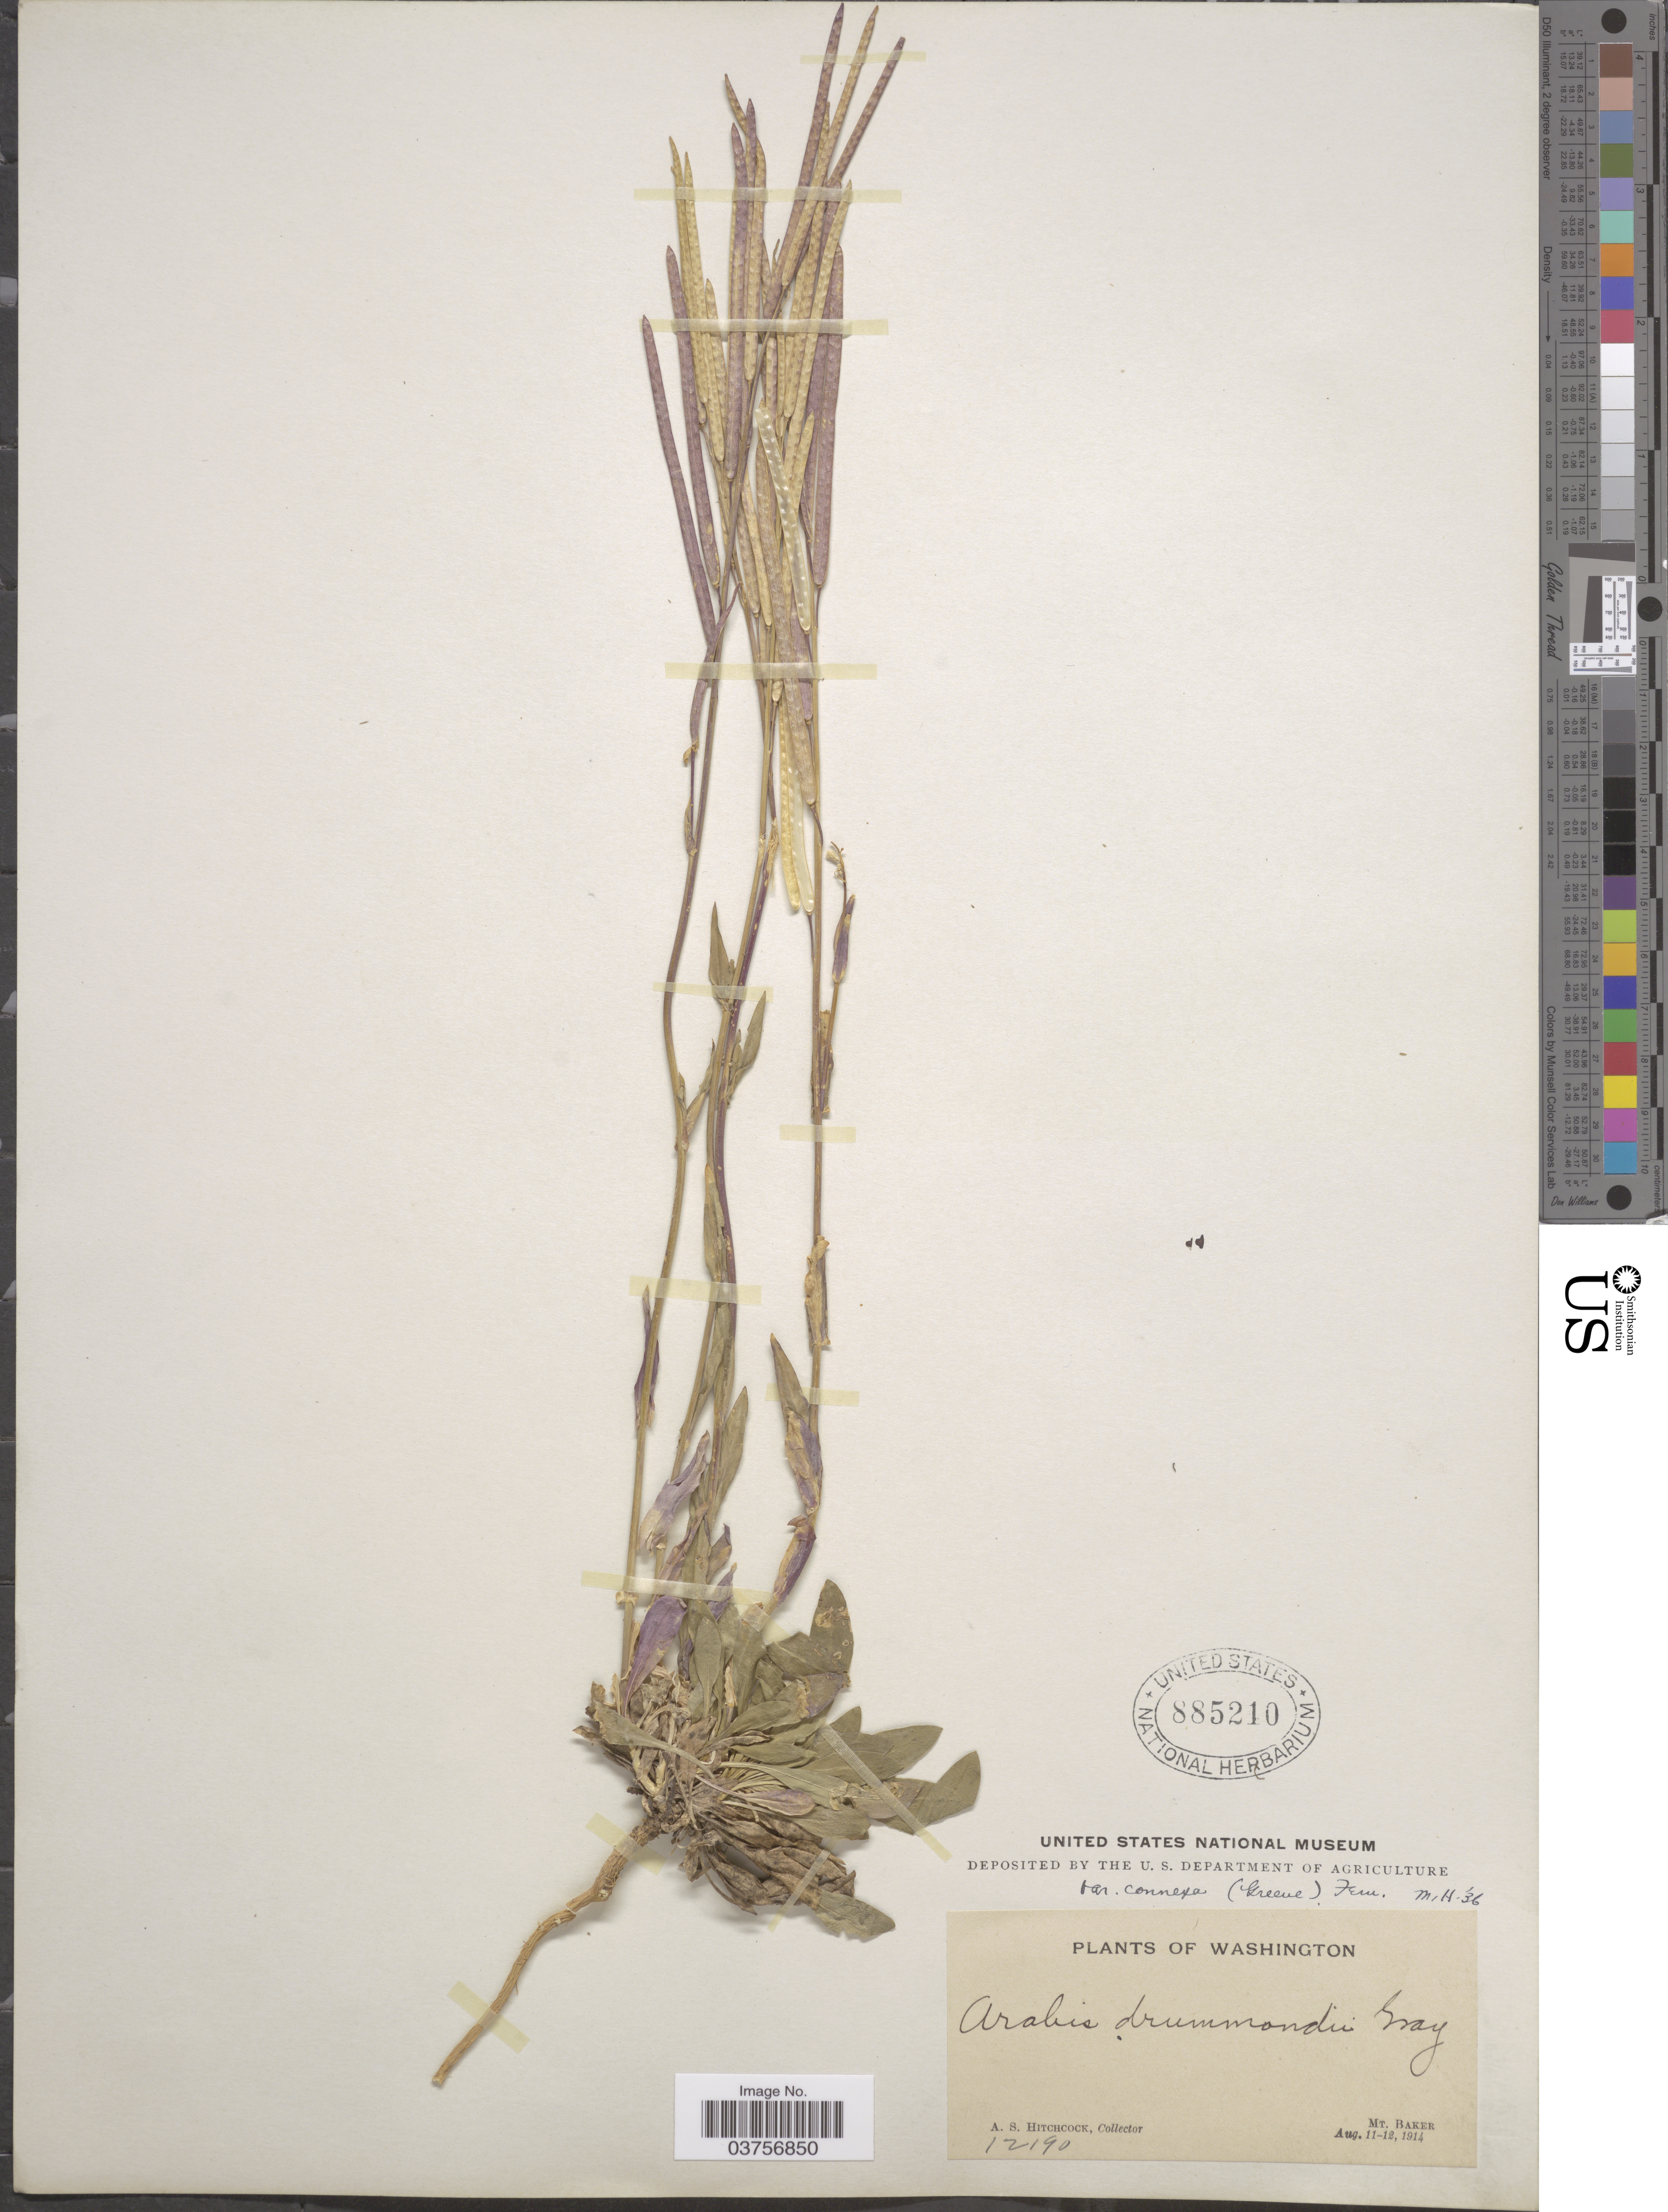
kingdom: Plantae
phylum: Tracheophyta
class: Magnoliopsida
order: Brassicales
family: Brassicaceae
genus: Arabis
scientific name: Arabis drummondii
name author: A. Gray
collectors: A. S. Hitchcock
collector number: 12190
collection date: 1914-08-11/1914-08-12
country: United States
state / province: Washington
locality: Mt. Baker.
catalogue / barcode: US 885210